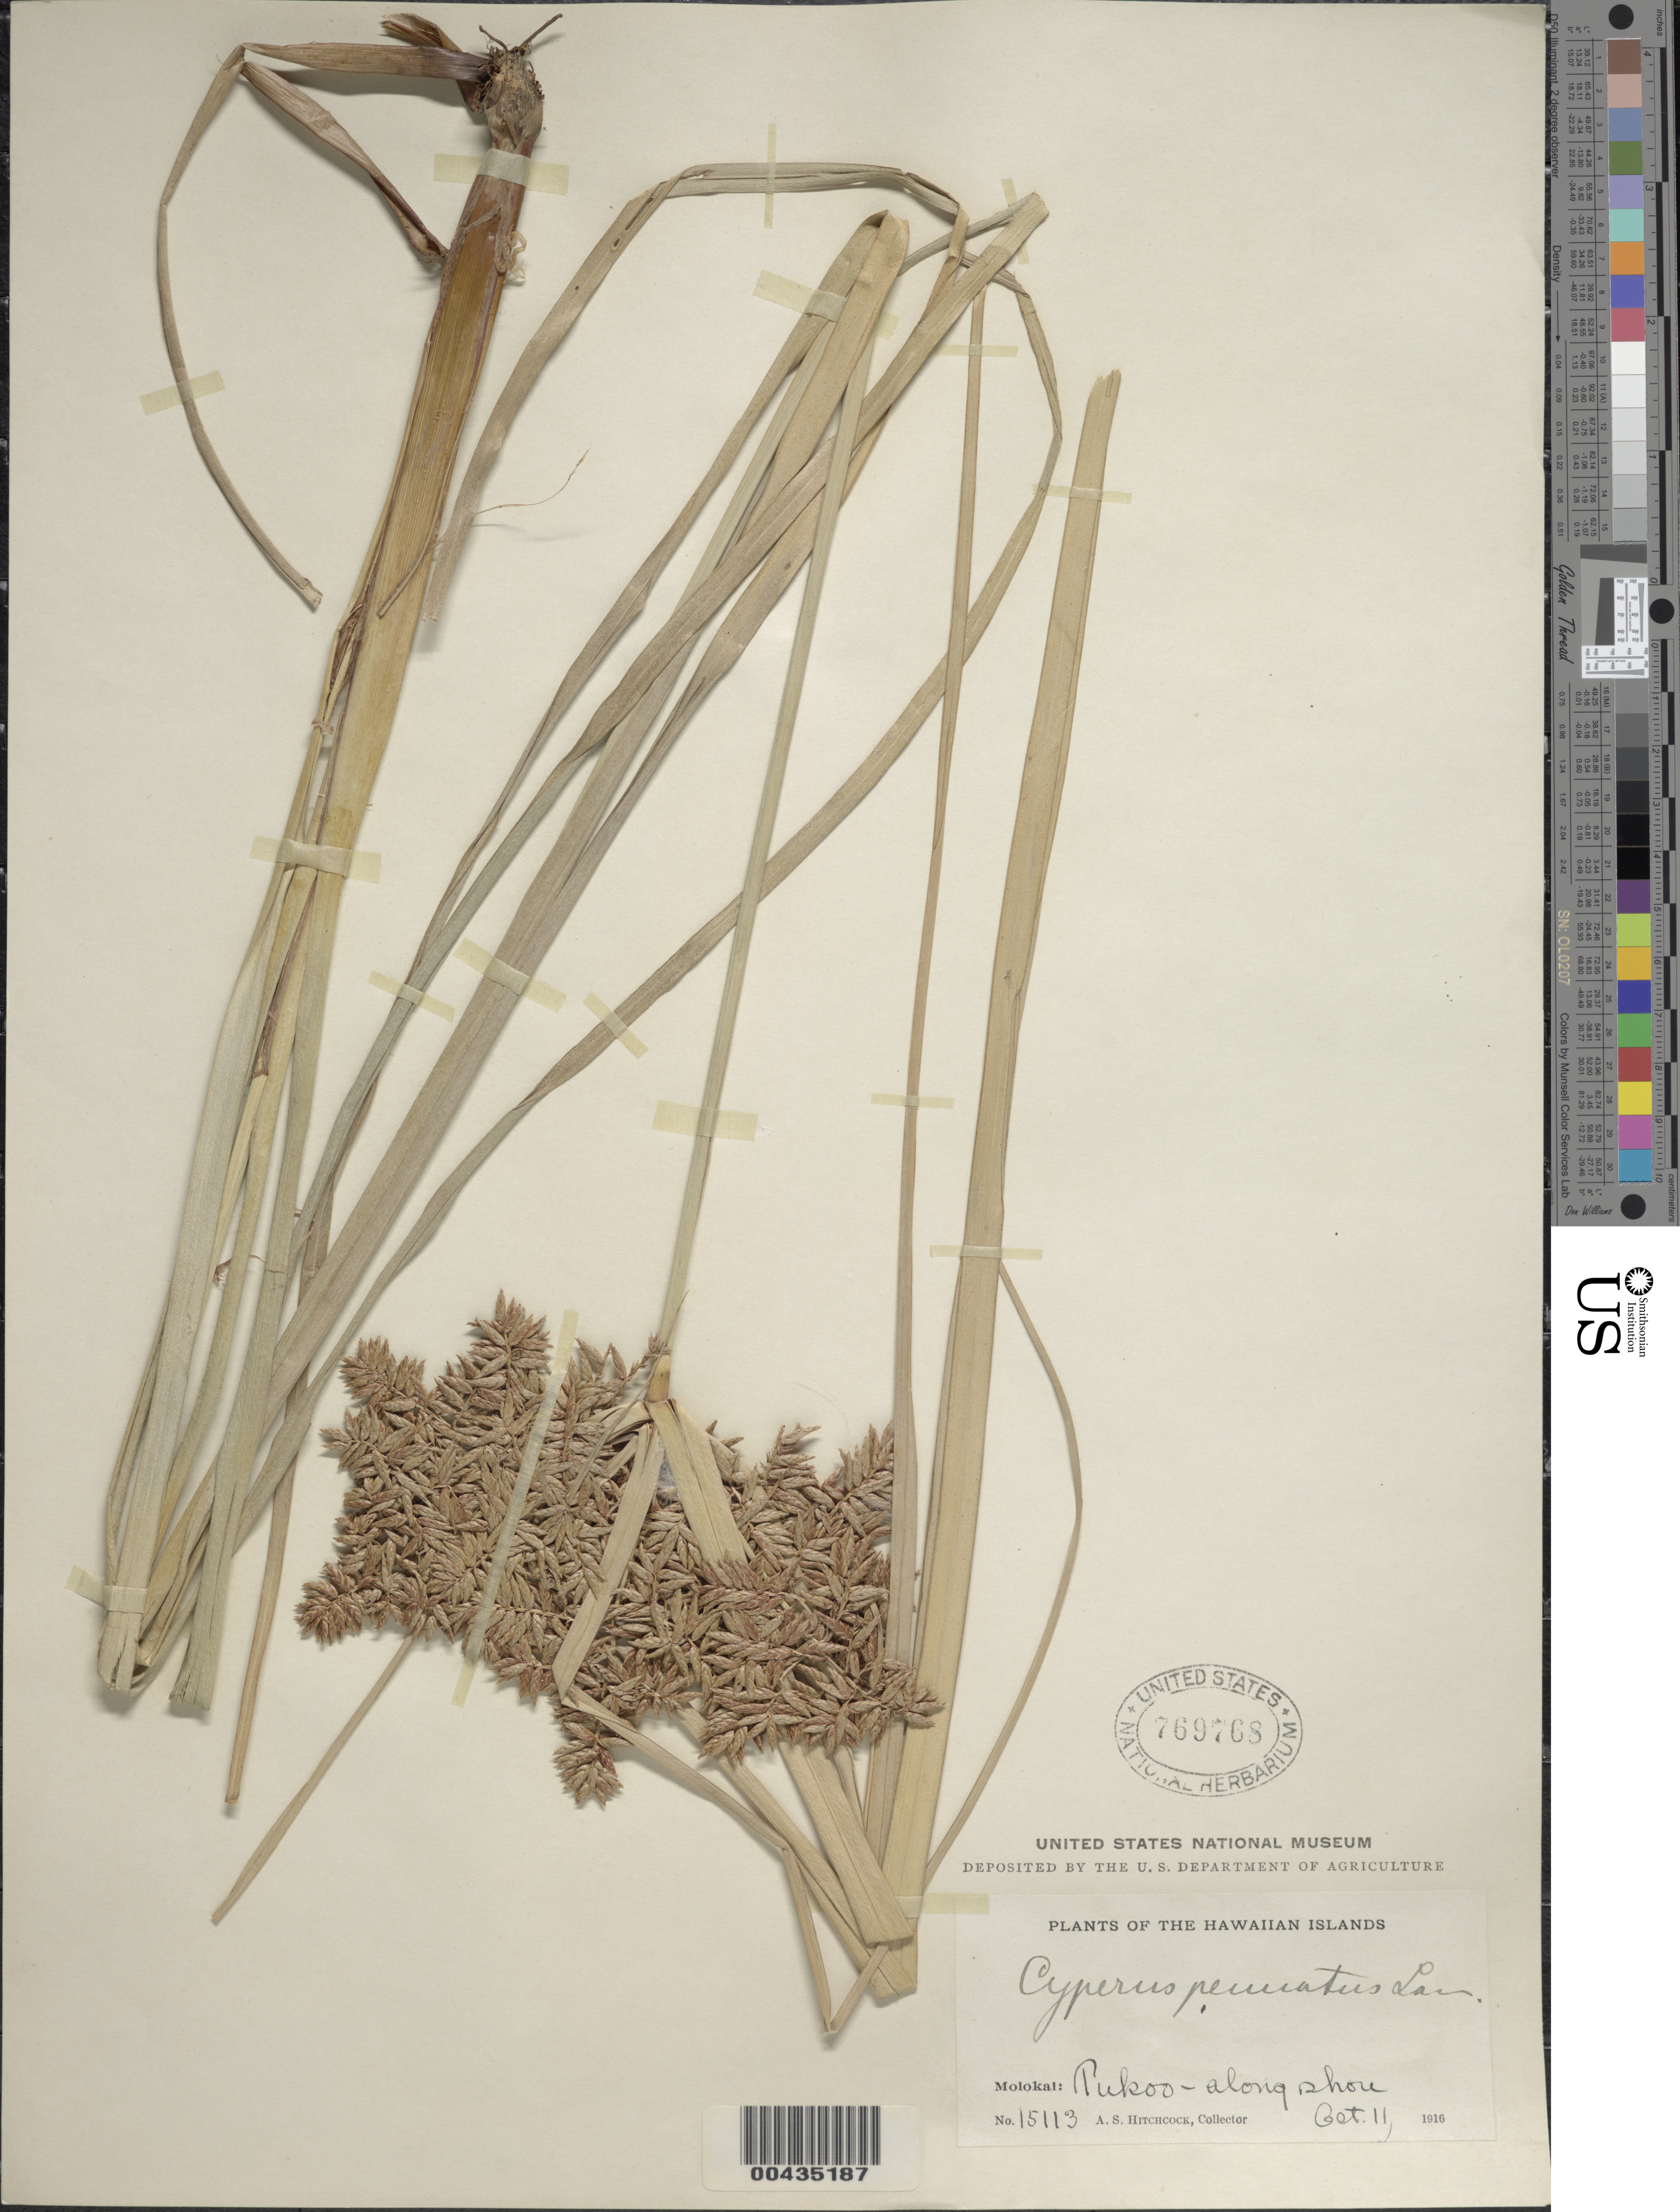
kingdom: Plantae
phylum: Tracheophyta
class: Liliopsida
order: Poales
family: Cyperaceae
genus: Cyperus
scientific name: Cyperus javanicus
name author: Houtt.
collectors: A. S. Hitchcock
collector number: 15113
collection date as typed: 11 Oct 1916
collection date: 1916-10-11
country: United States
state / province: Hawaii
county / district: Maui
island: Moloka'i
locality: Pukoo, along shore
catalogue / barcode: US 769768